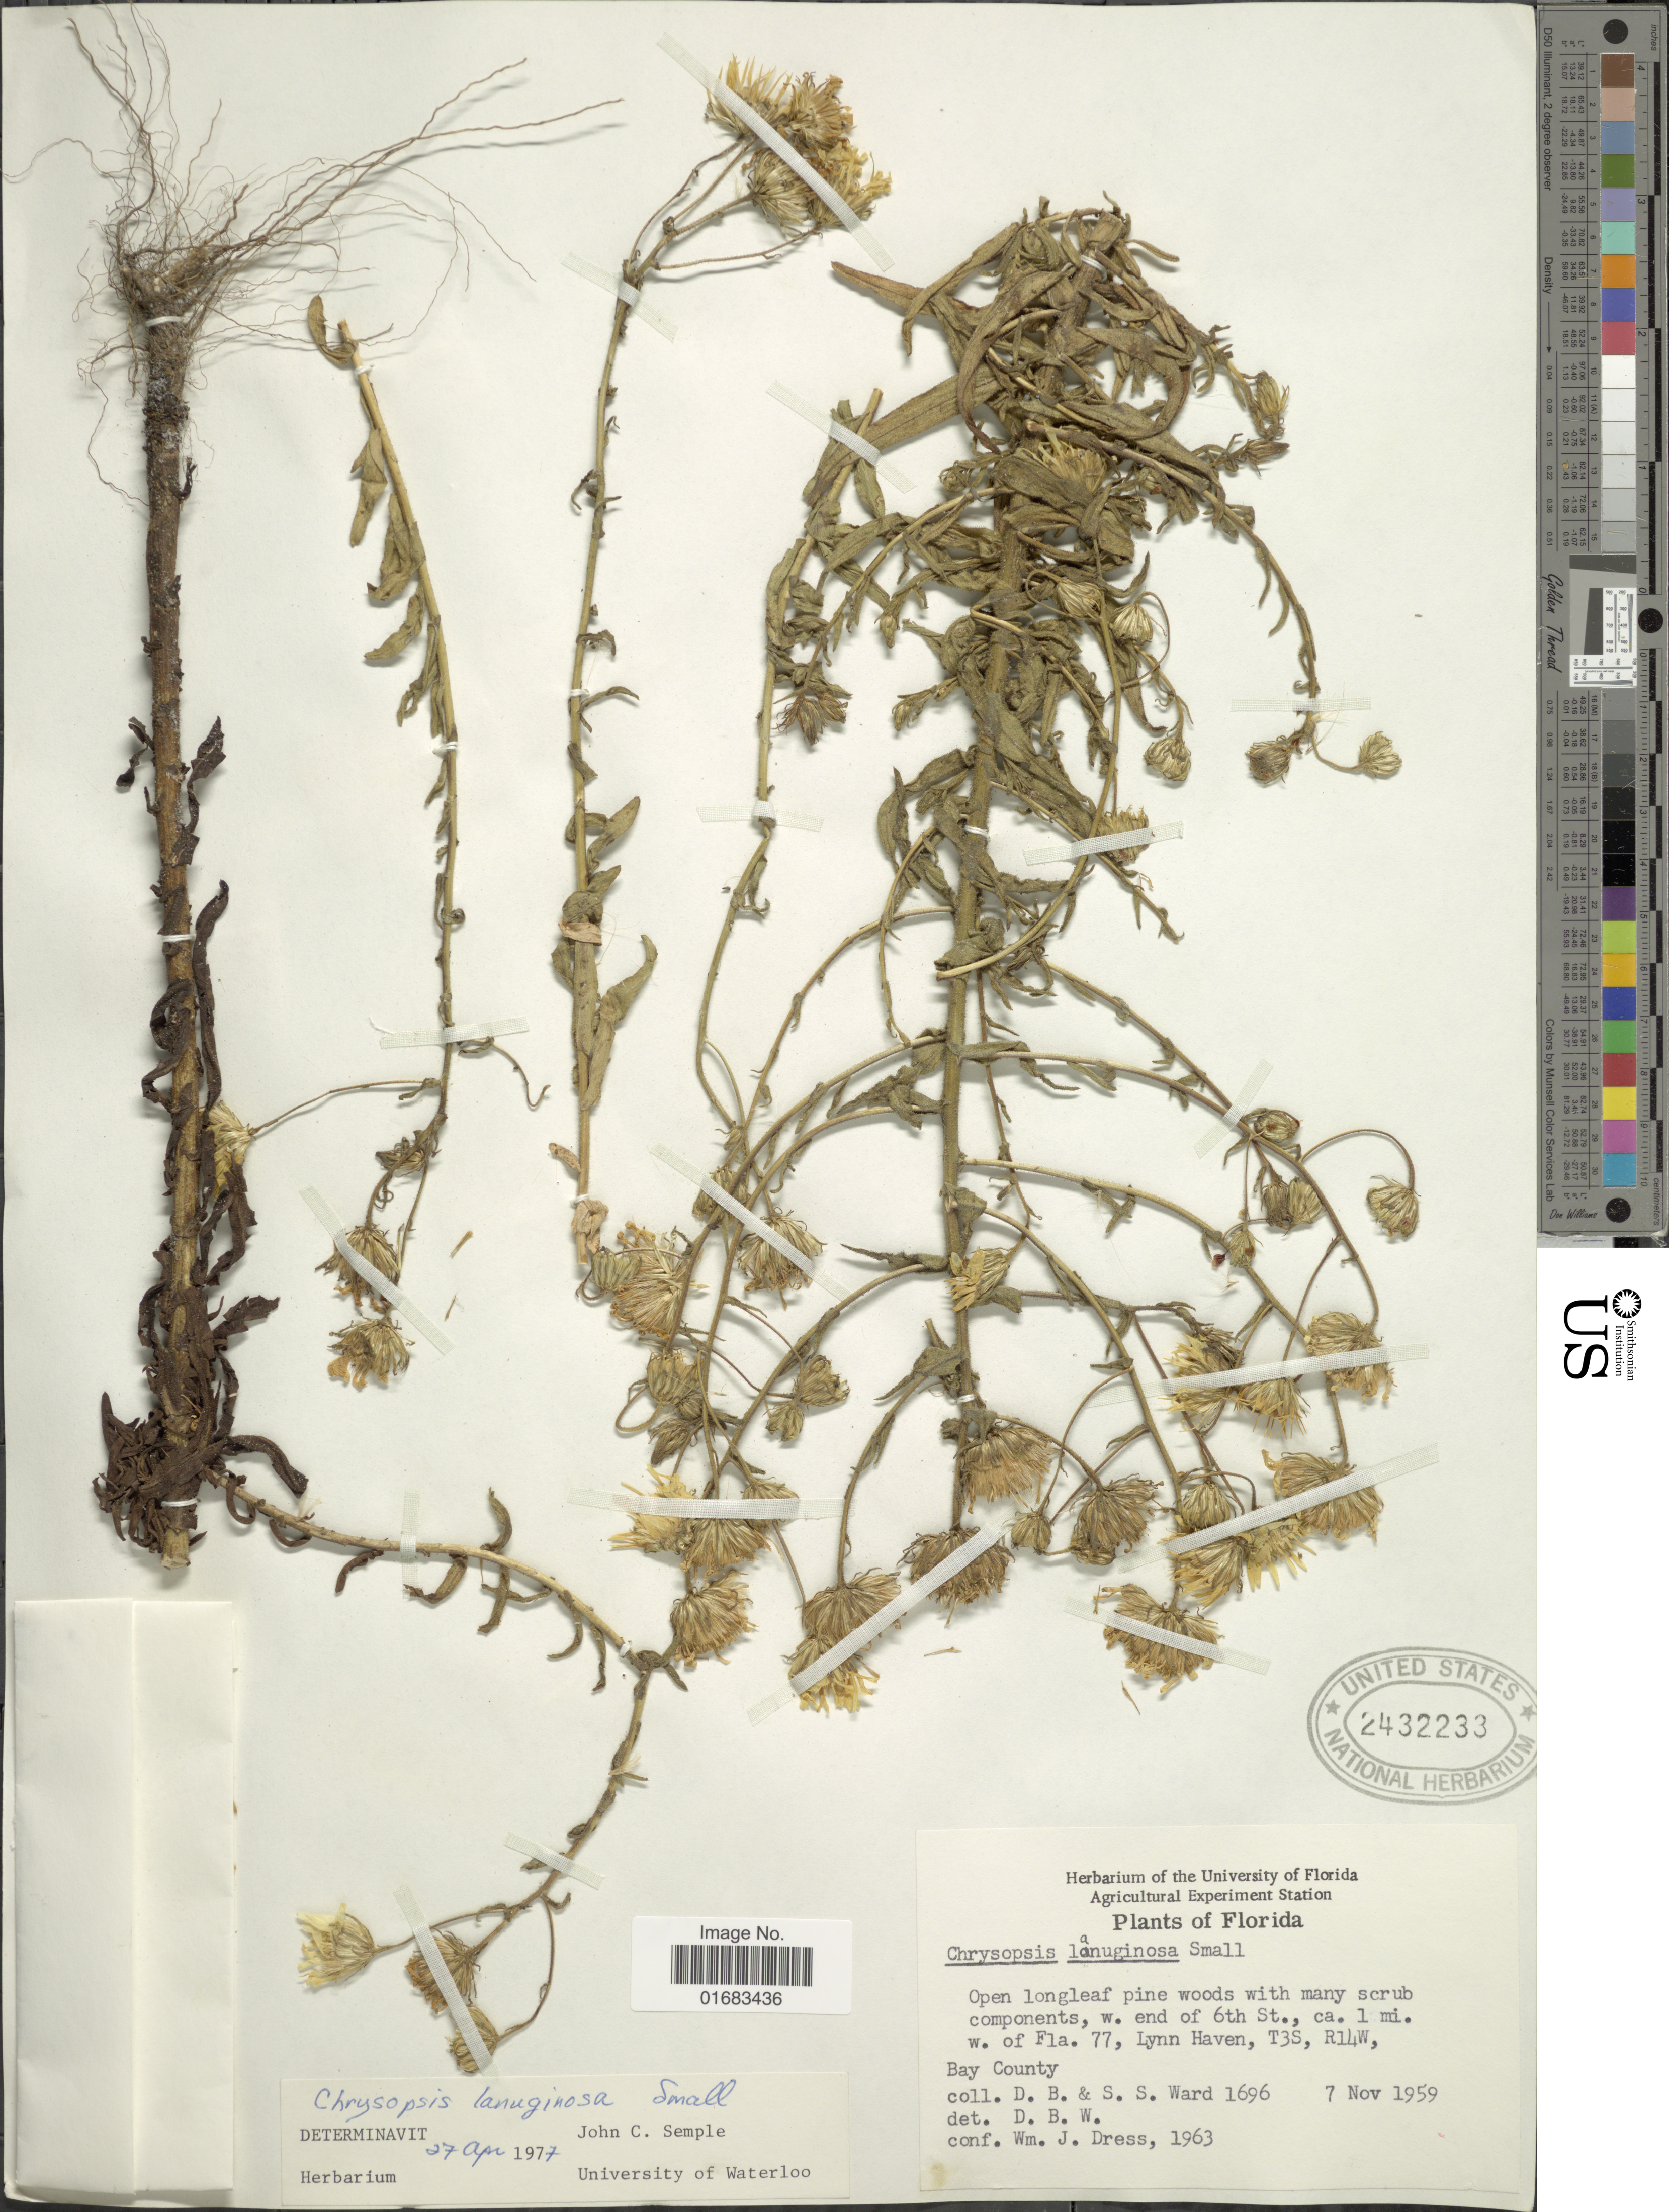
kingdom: Plantae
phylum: Tracheophyta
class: Magnoliopsida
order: Asterales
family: Asteraceae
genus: Chrysopsis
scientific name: Chrysopsis lanuginosa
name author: Small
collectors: D. B. Ward & S. S. Ward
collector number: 1696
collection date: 1959-11-07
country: United States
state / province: Florida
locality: Florida. Bay County. w. end of 6th St., ca. 1 mi. w. of Fla. 77, Lynn haven, T3S, R14W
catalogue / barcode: US 2432233